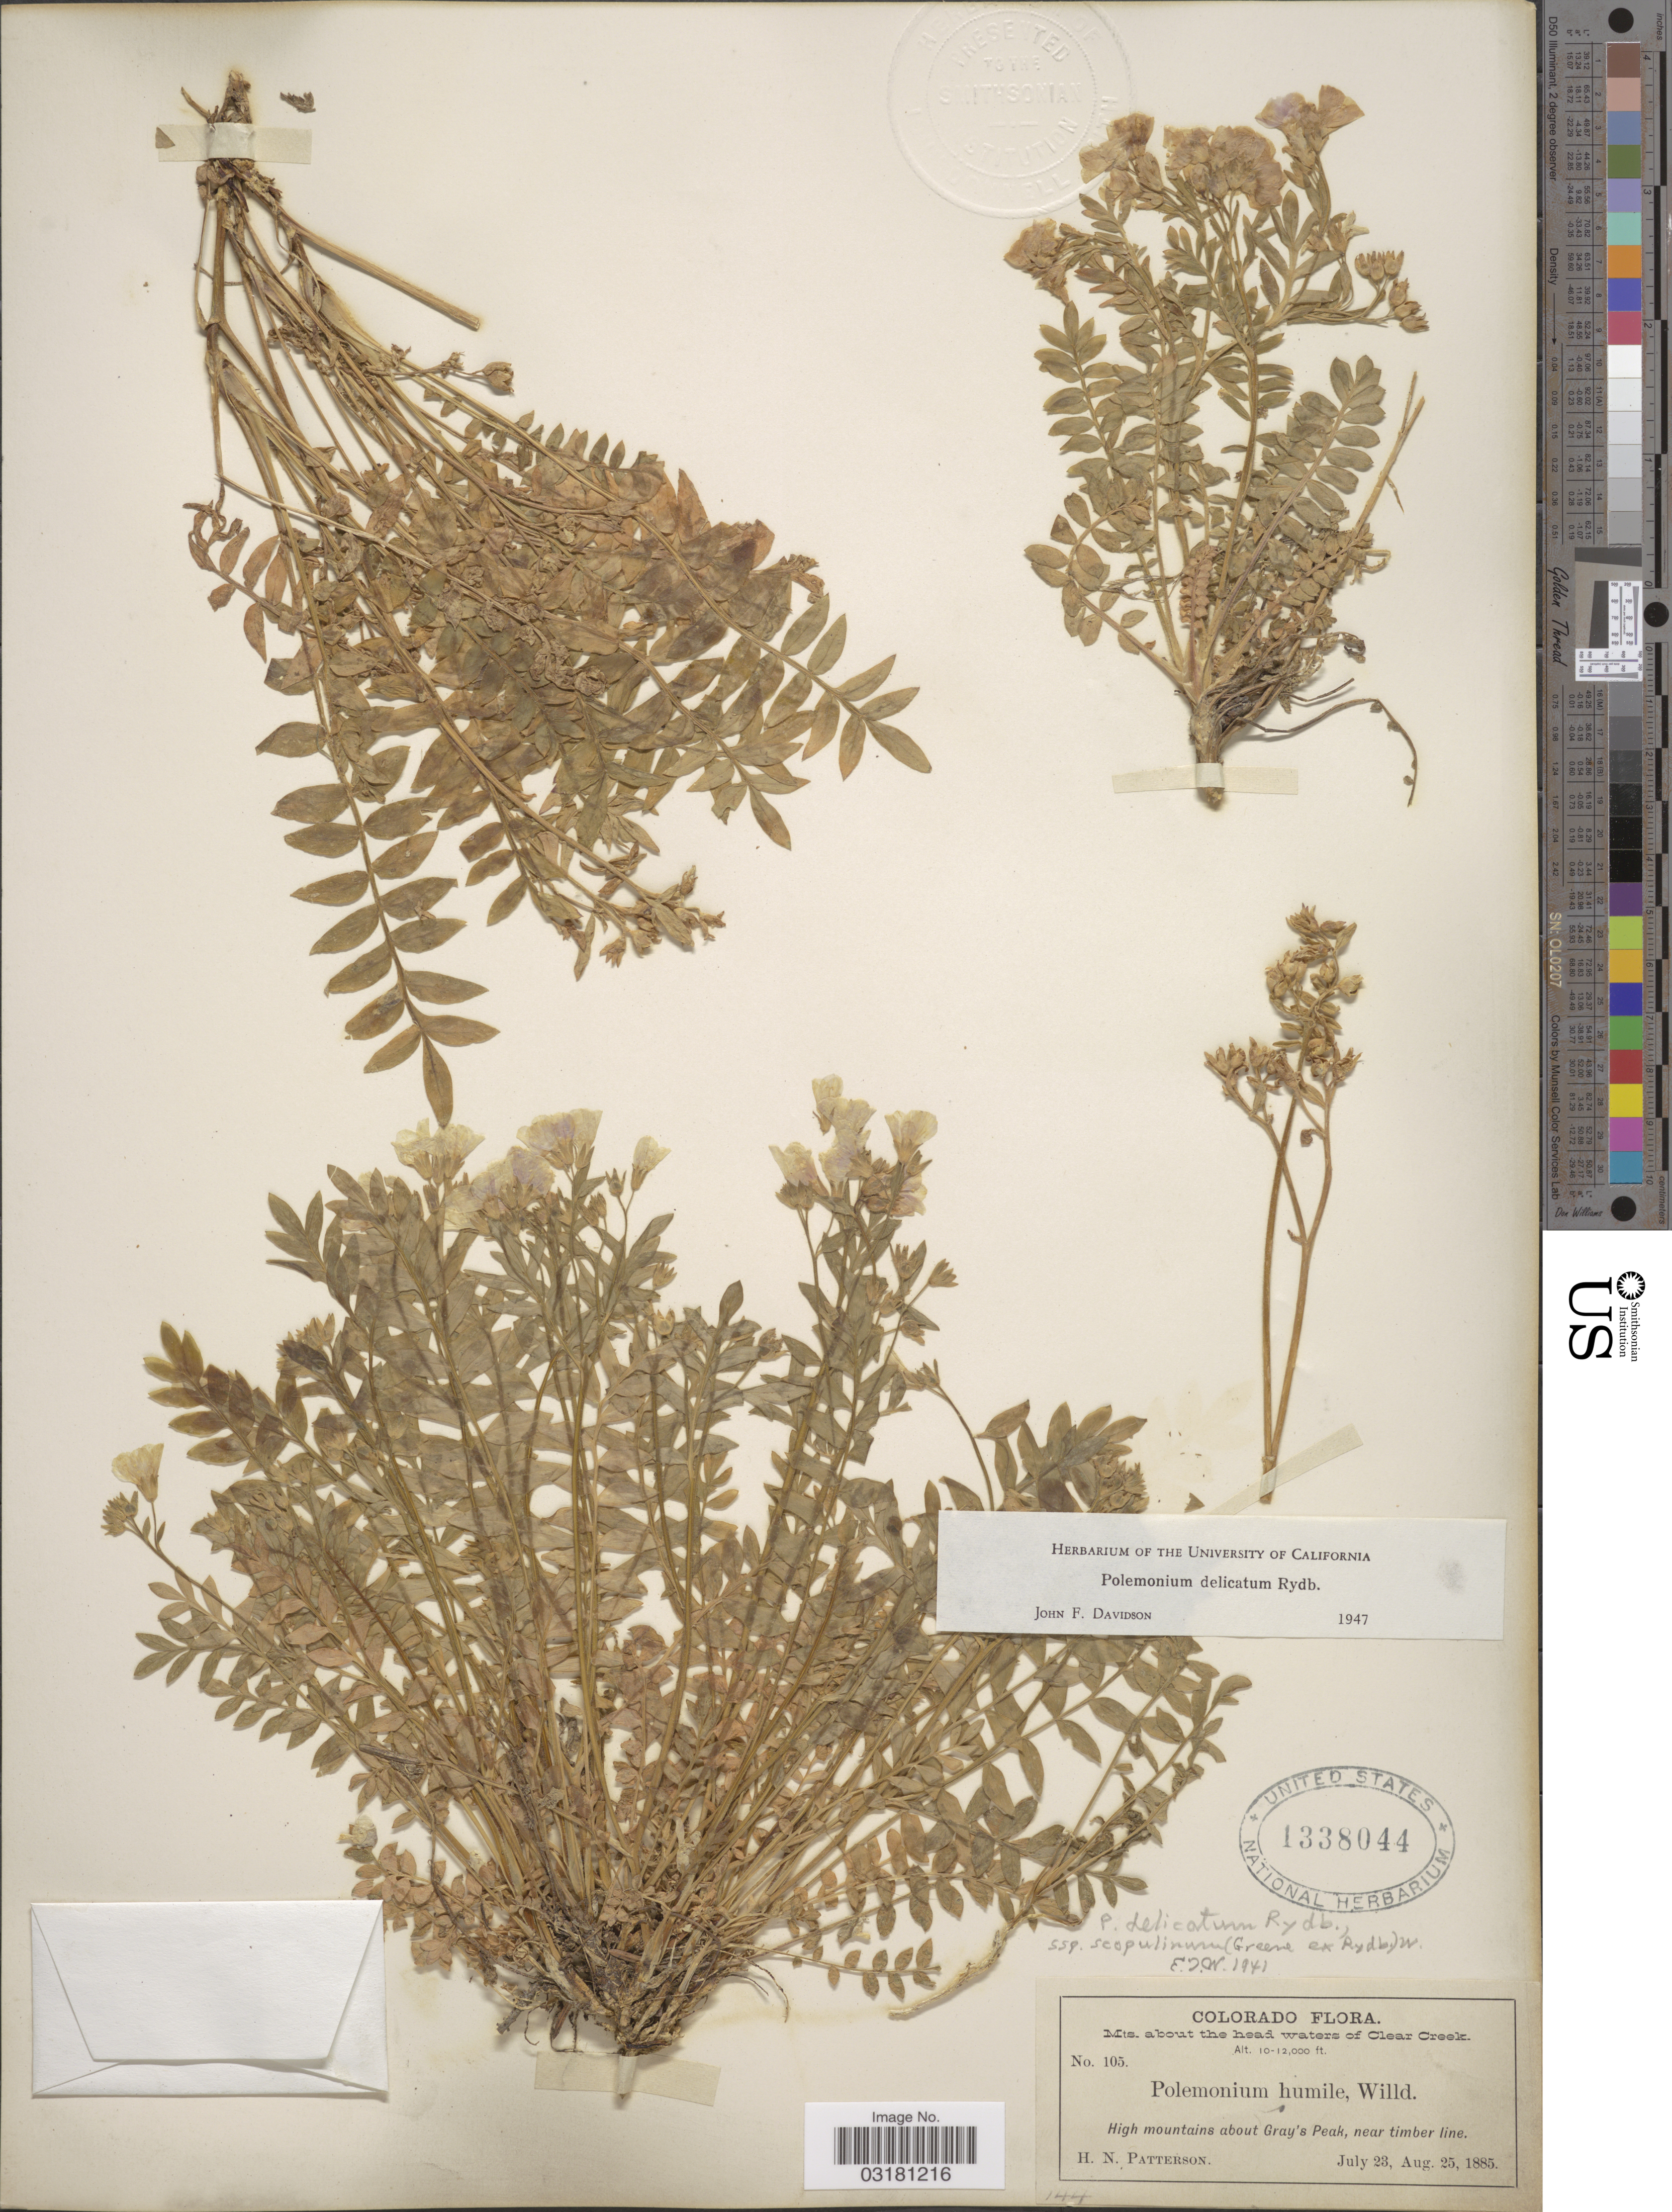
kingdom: Plantae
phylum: Tracheophyta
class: Magnoliopsida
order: Ericales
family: Polemoniaceae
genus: Polemonium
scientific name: Polemonium delicatum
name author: Rydb.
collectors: E. Patterson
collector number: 105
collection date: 1885-07-23/1885-08-25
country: United States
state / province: Colorado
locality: Mts. about the head waters of Clear Creek. High mountains about Grey's Peak, near timber line.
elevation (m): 3048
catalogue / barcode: US 1338044